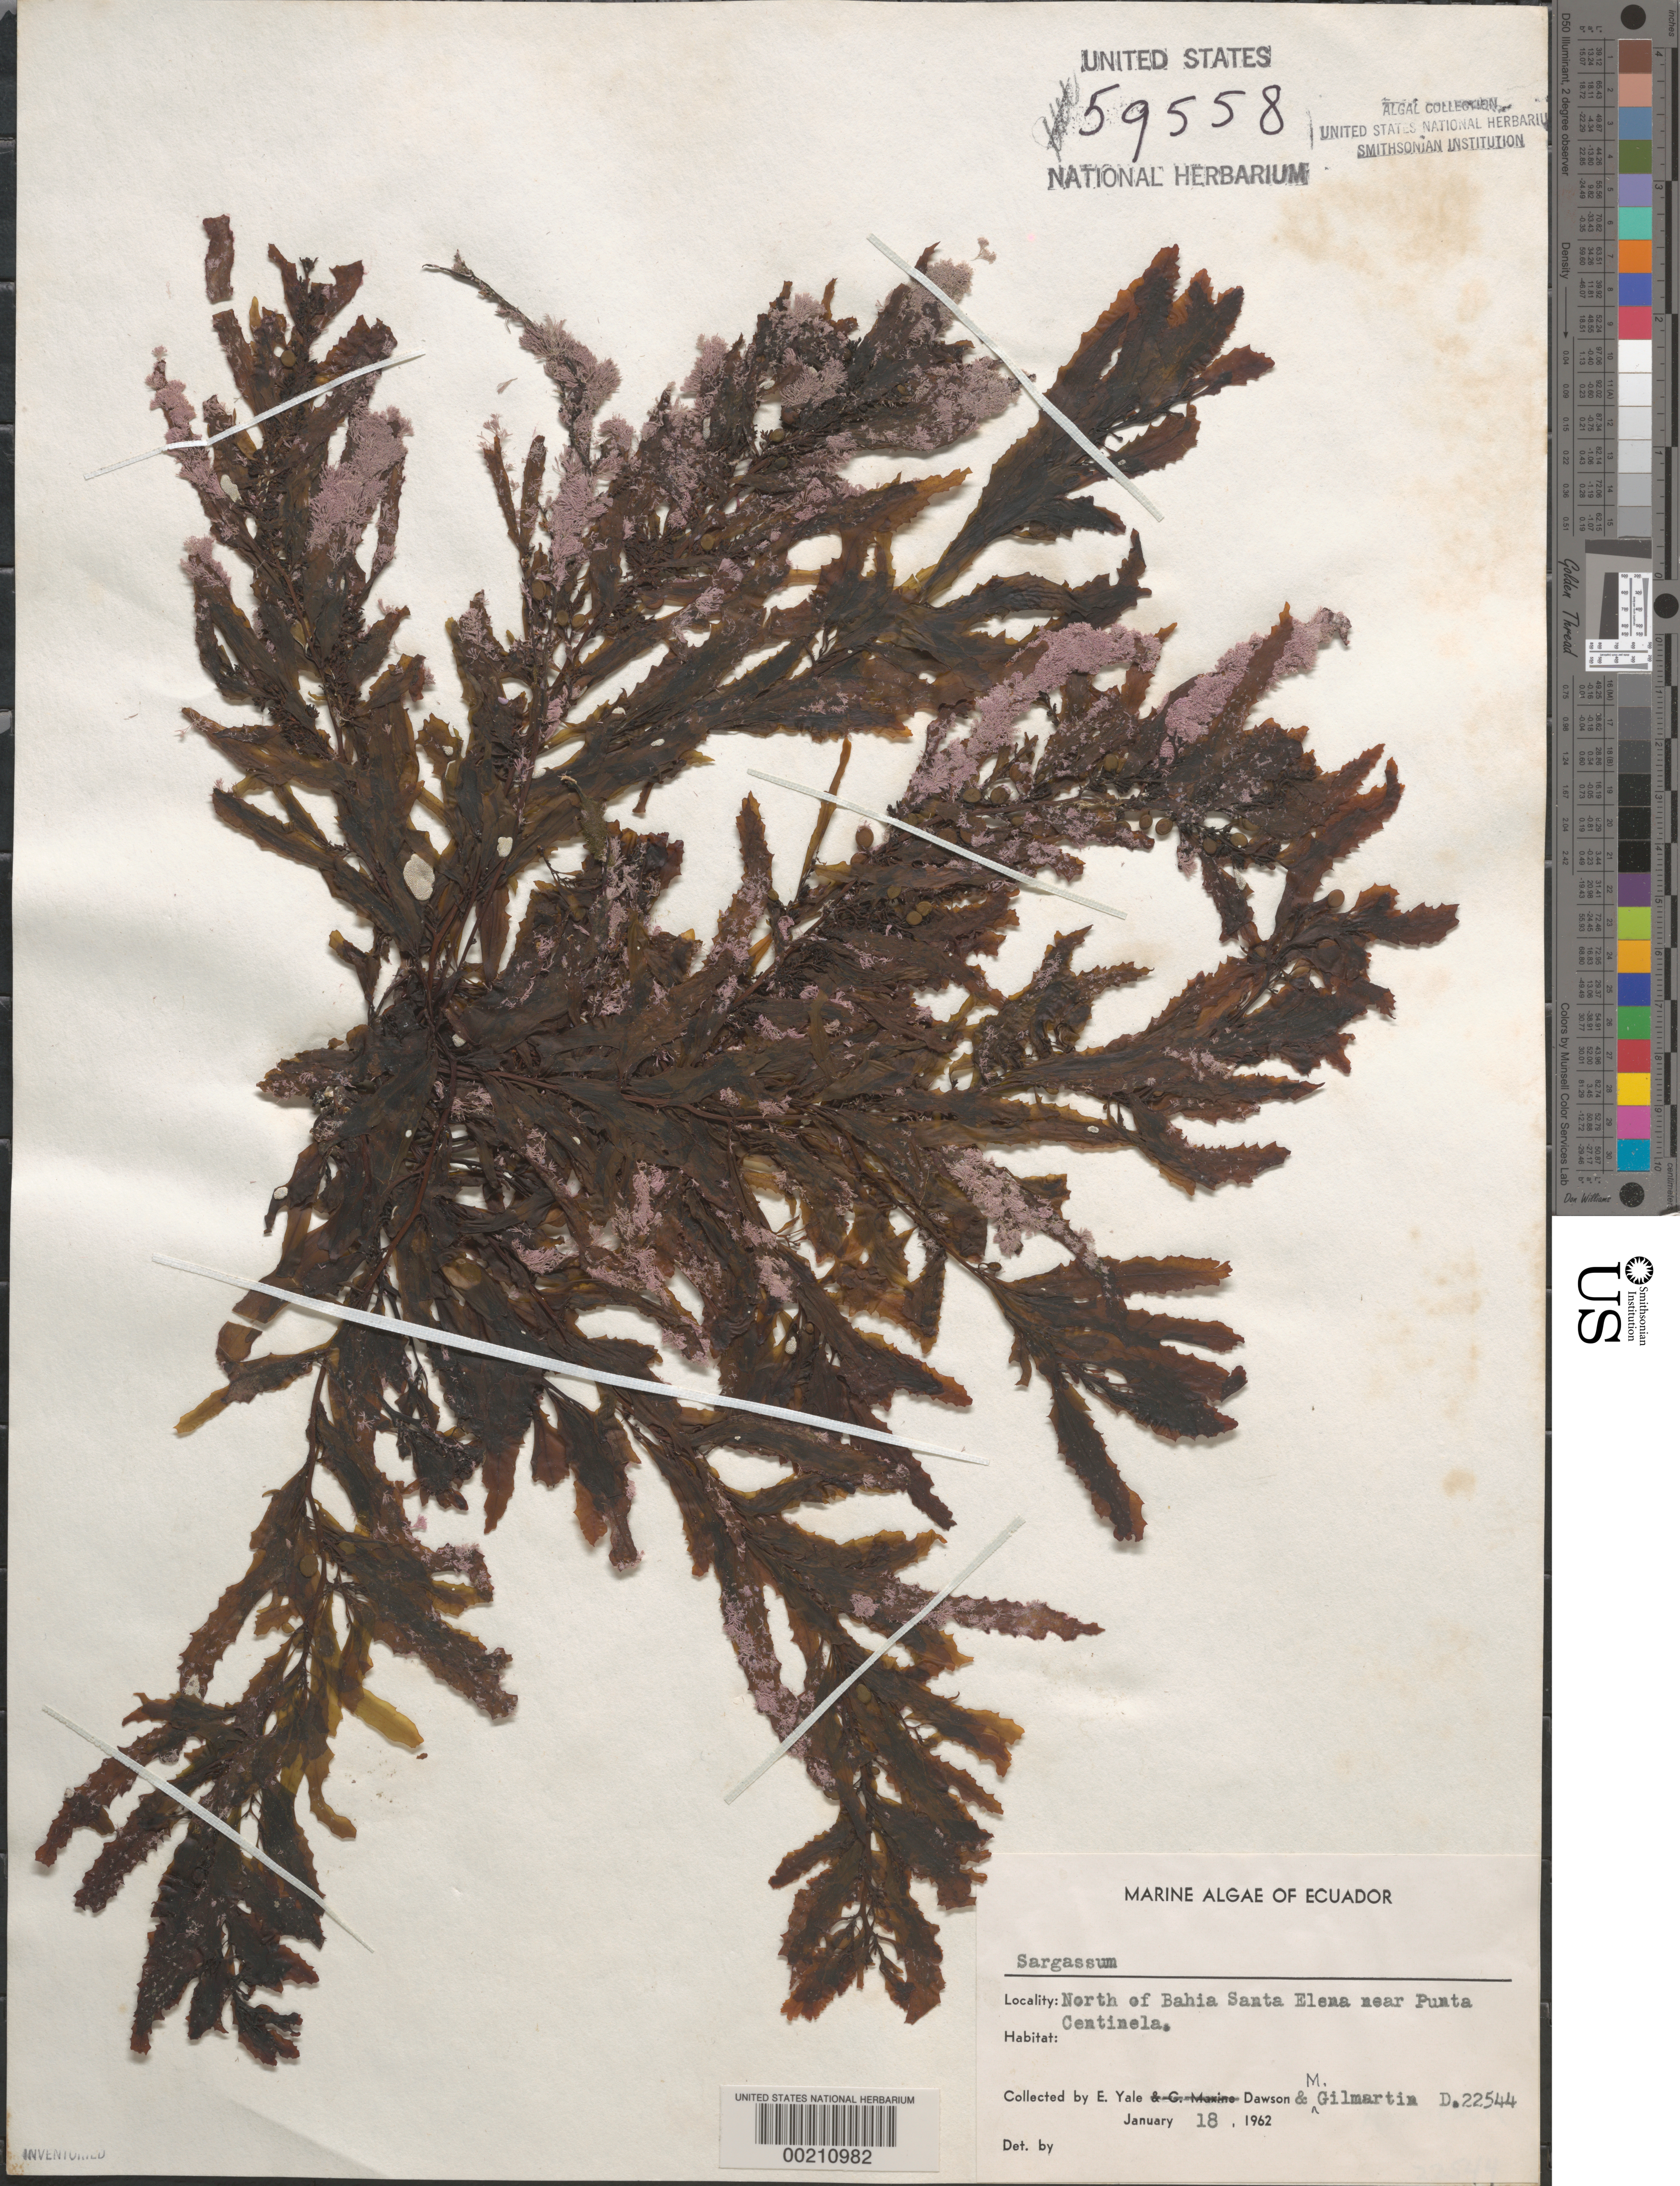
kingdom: Chromista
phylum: Ochrophyta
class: Phaeophyceae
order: Fucales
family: Sargassaceae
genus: Sargassum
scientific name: Sargassum sp.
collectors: E. Y. Dawson & M. Gilmartin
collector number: EYD 22544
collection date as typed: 18 Jan 1962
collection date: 1962-01-18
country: Ecuador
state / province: Guayas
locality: North of Bahia Santa Elena near Punta Centinela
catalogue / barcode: US 59558